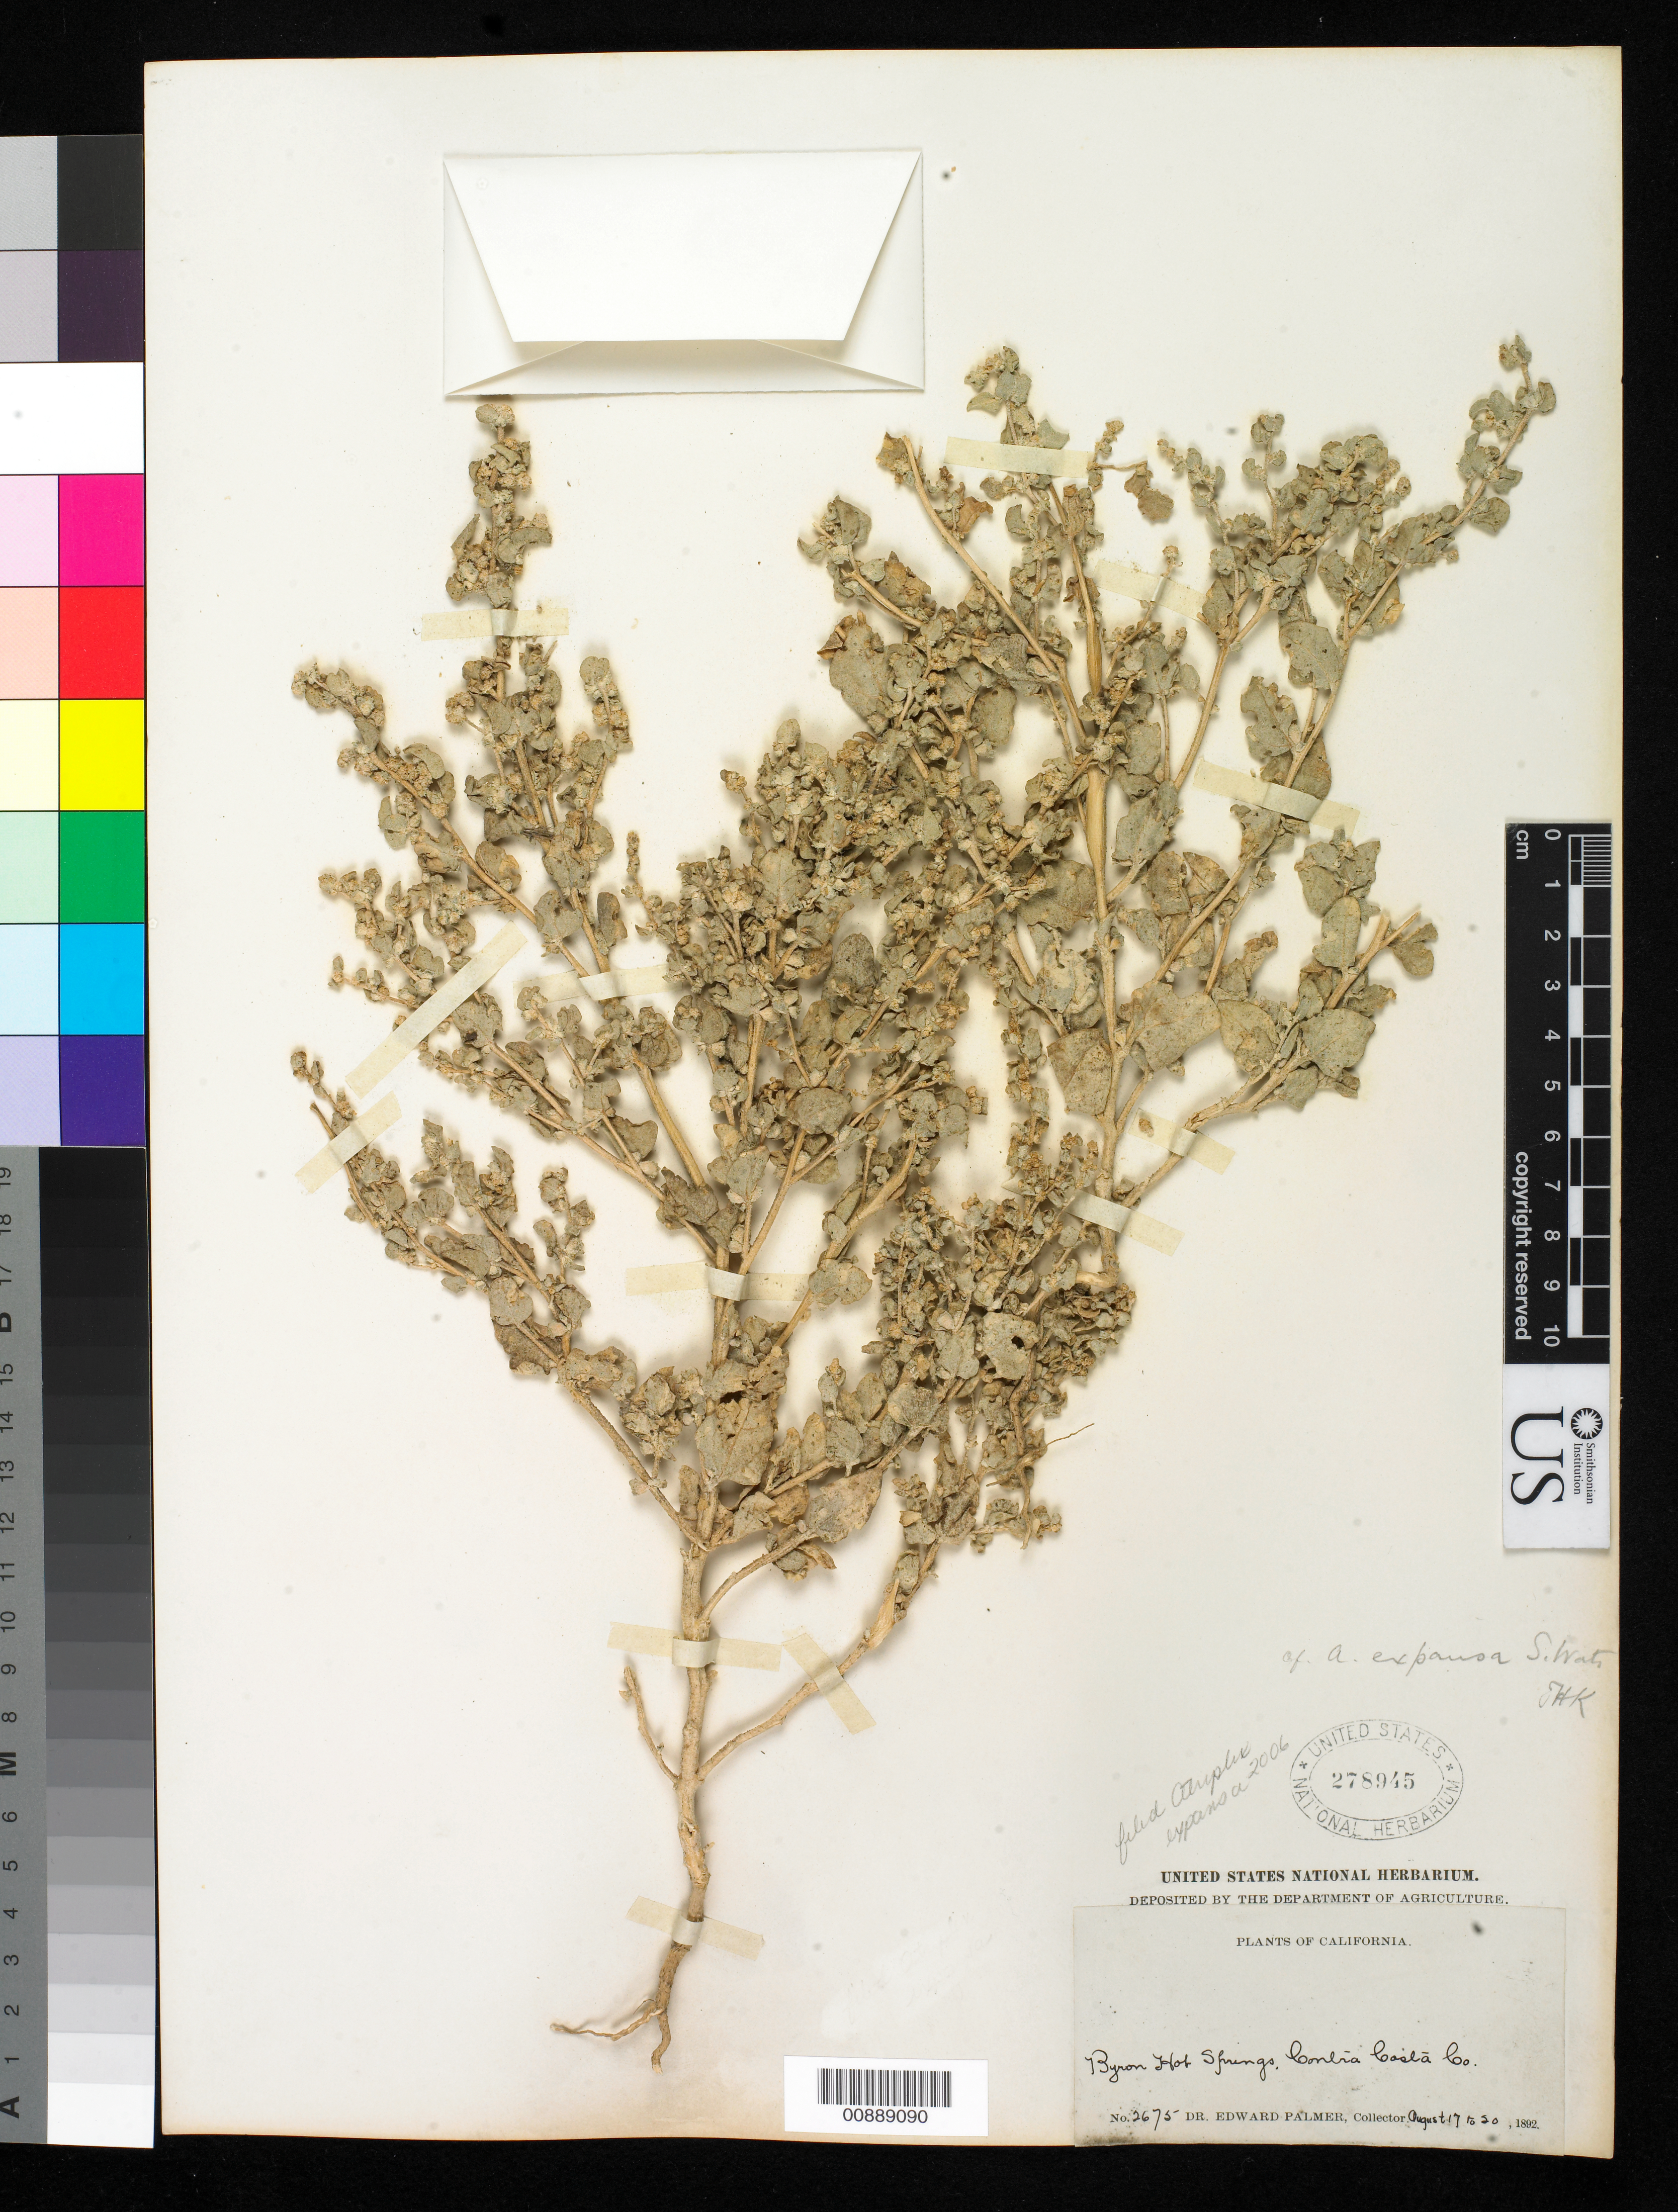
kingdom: Plantae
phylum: Tracheophyta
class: Magnoliopsida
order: Caryophyllales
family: Amaranthaceae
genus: Atriplex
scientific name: Atriplex expansa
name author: S. Watson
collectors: E. Palmer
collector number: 2675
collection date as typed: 17 Aug 1892 to 20 Aug 1892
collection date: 1892-08-17/1892-08-20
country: United States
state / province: California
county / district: Contra Costa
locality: Byron Hot Springs, Contra Costa County, California.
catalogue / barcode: US 278945